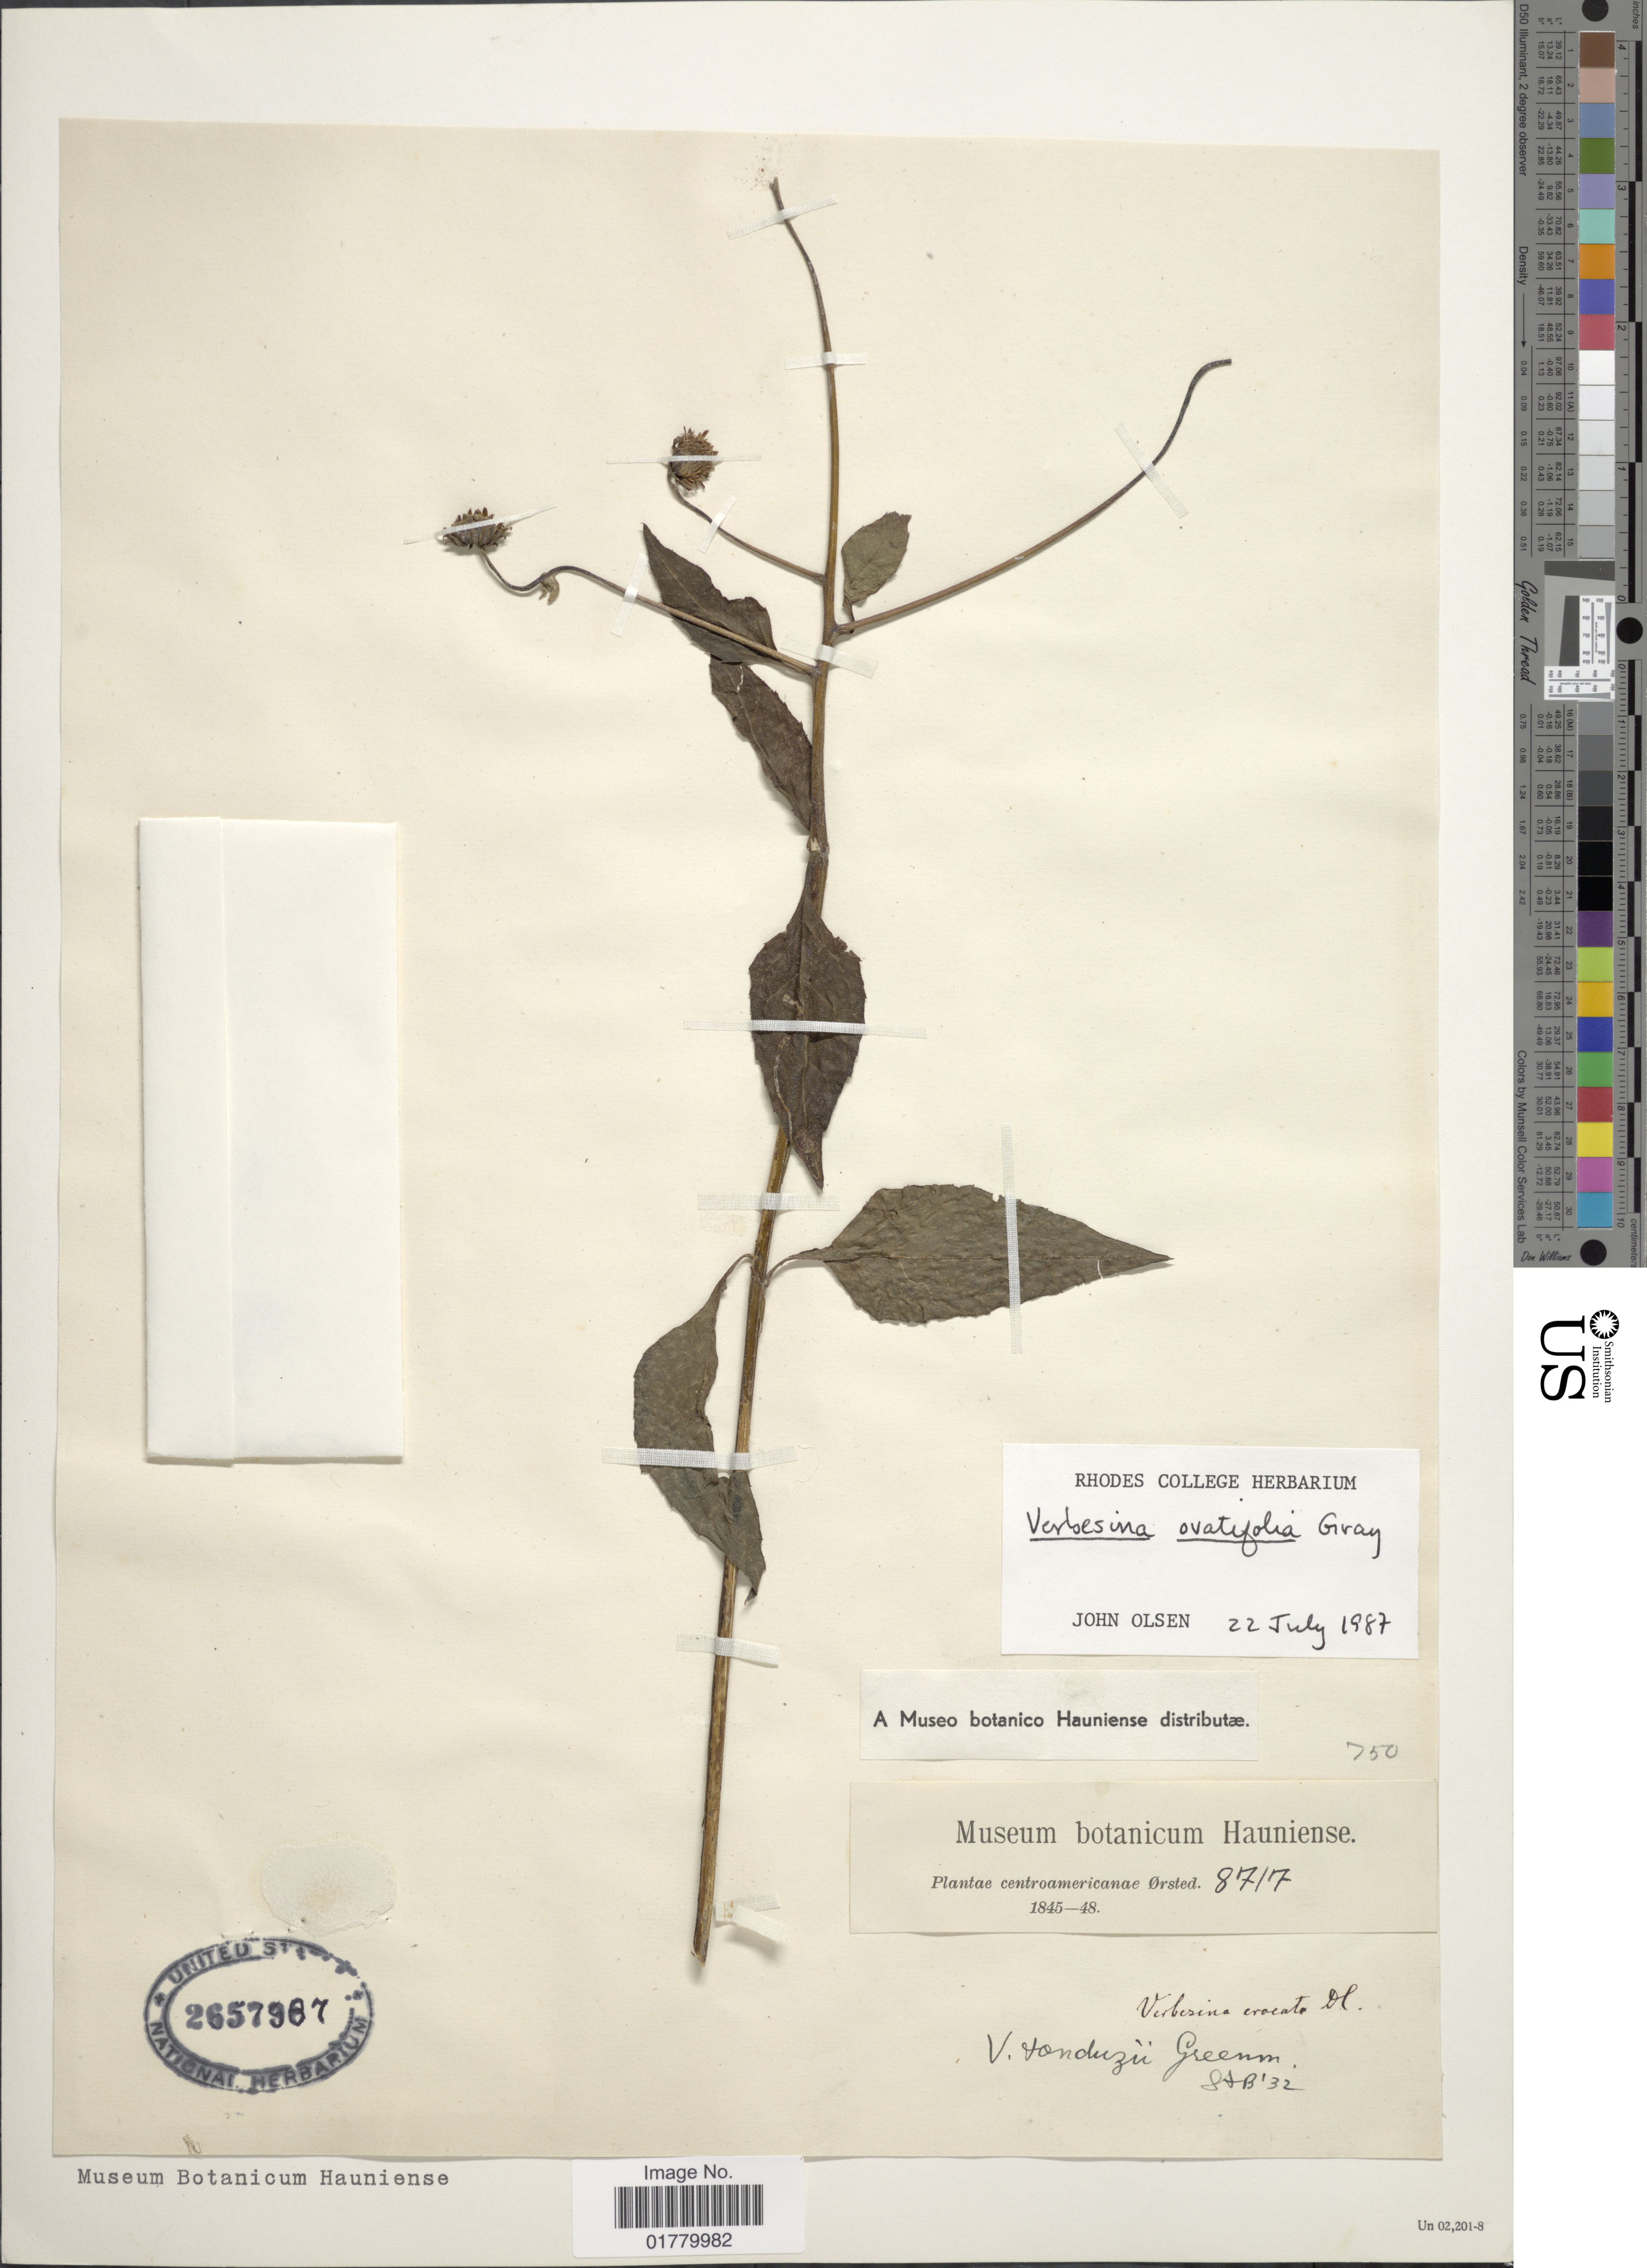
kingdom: Plantae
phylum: Tracheophyta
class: Magnoliopsida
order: Asterales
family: Asteraceae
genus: Verbesina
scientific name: Verbesina ovatifolia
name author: A. Gray ex Hemsl.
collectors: Ørsted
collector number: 8717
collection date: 1845/1848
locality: Centroamericanae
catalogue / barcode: US 2657987